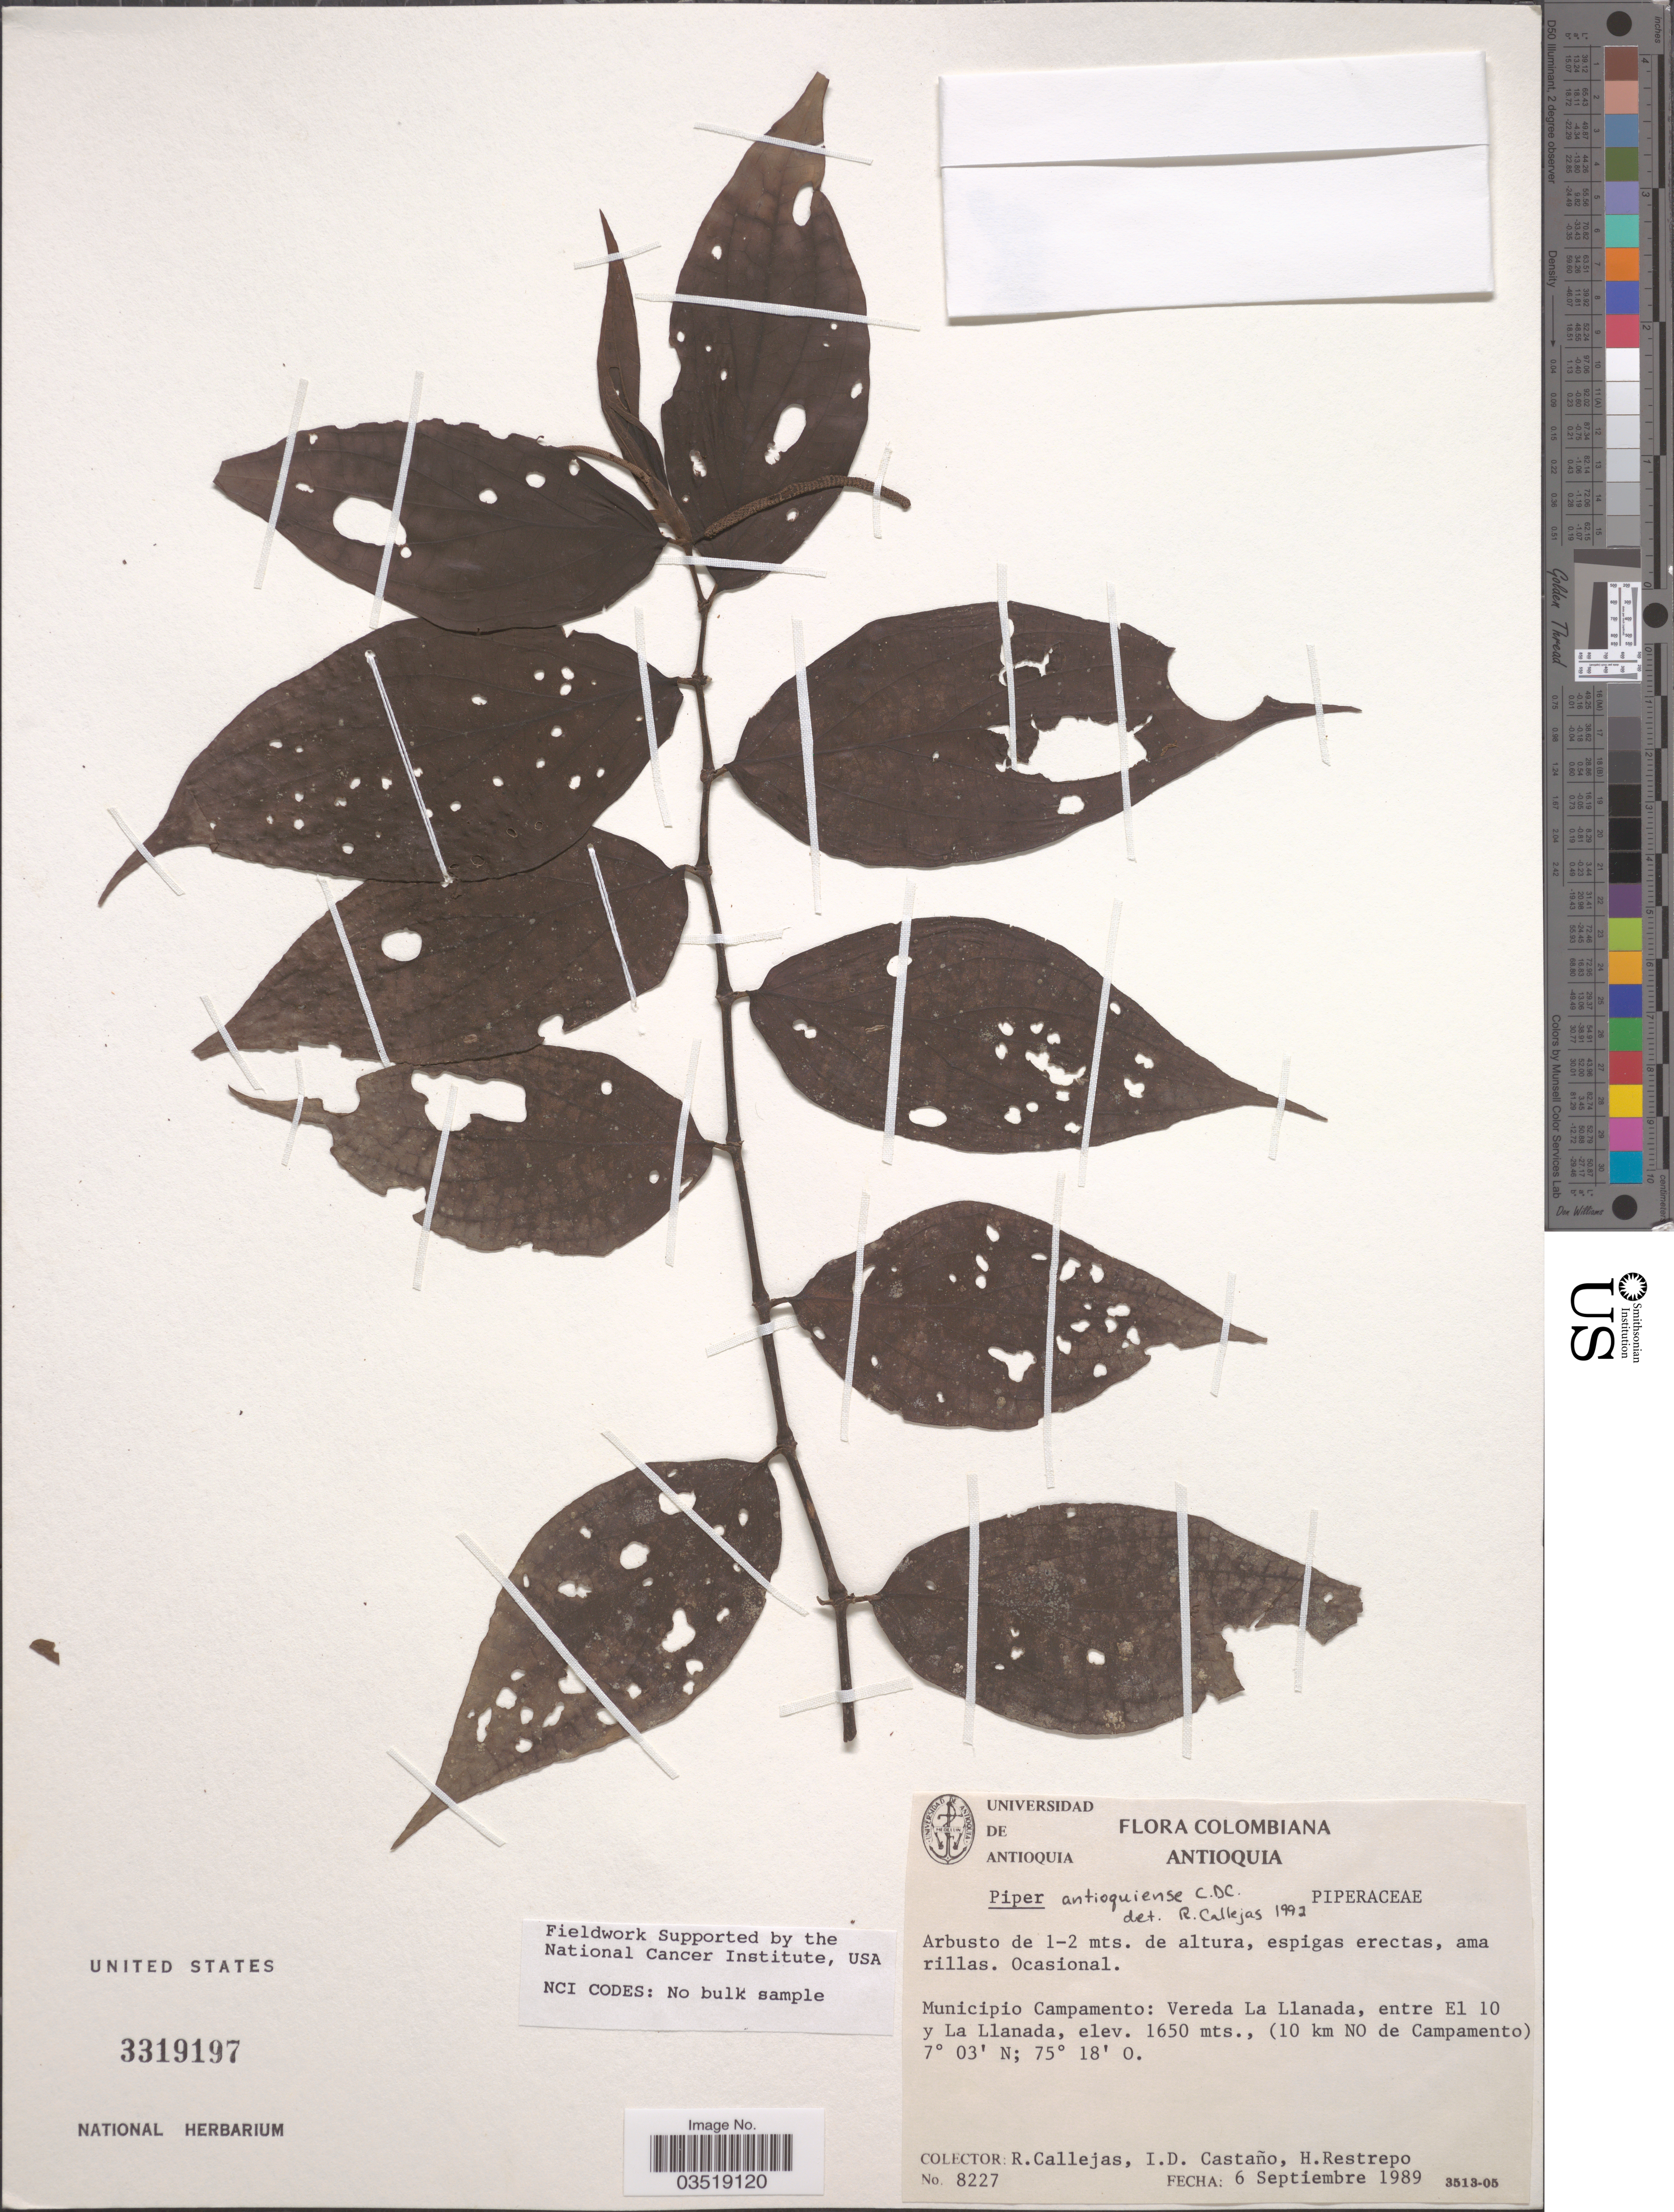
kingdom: Plantae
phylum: Tracheophyta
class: Magnoliopsida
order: Piperales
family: Piperaceae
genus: Piper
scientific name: Piper antioquiense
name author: C. DC.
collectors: R. Callejas, I. Castaño & H. Restrepo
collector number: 8227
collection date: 1989-09-06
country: Colombia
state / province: Antioquia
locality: Municipio Campamento: Vereda La Llanada, entre El 10 y La Llanada (10 km NO de Campamento).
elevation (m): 1650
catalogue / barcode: US 3319197